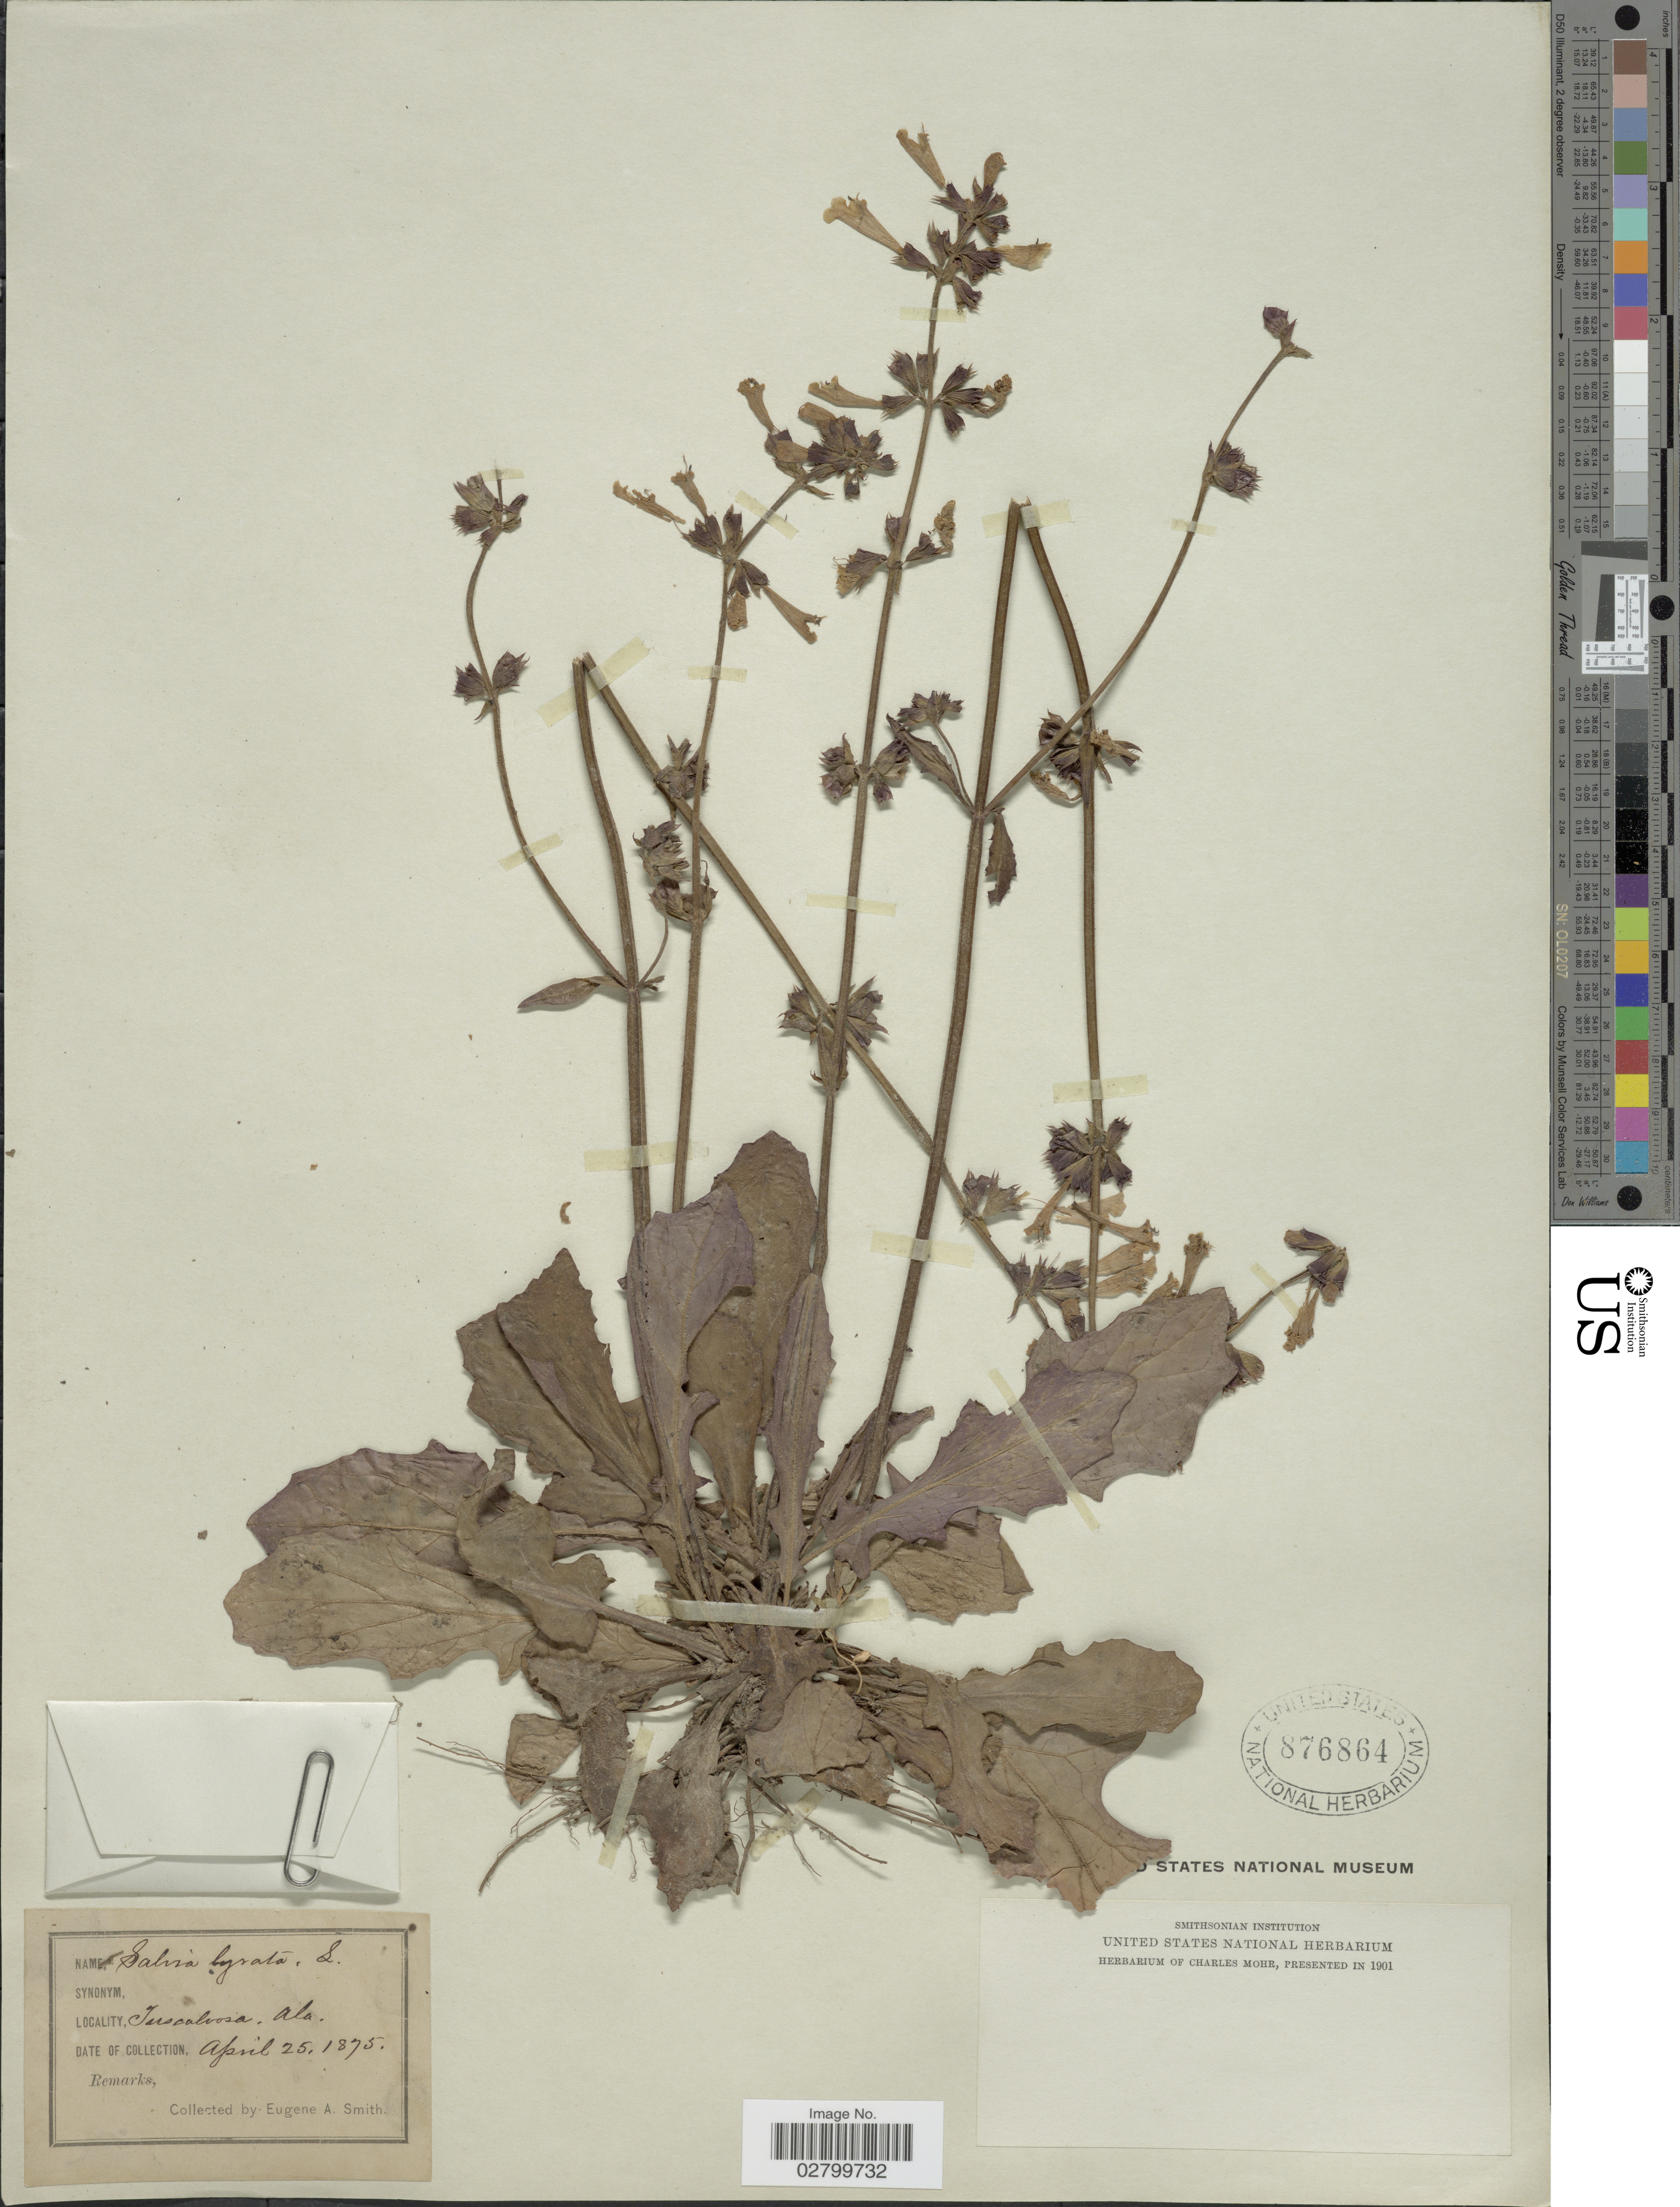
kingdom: Plantae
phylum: Tracheophyta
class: Magnoliopsida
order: Lamiales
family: Lamiaceae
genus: Salvia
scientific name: Salvia lyrata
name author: L.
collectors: E. A. Smith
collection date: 1875-04-25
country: United States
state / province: Alabama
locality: Tuscaloosa, Ala.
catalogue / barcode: US 876864